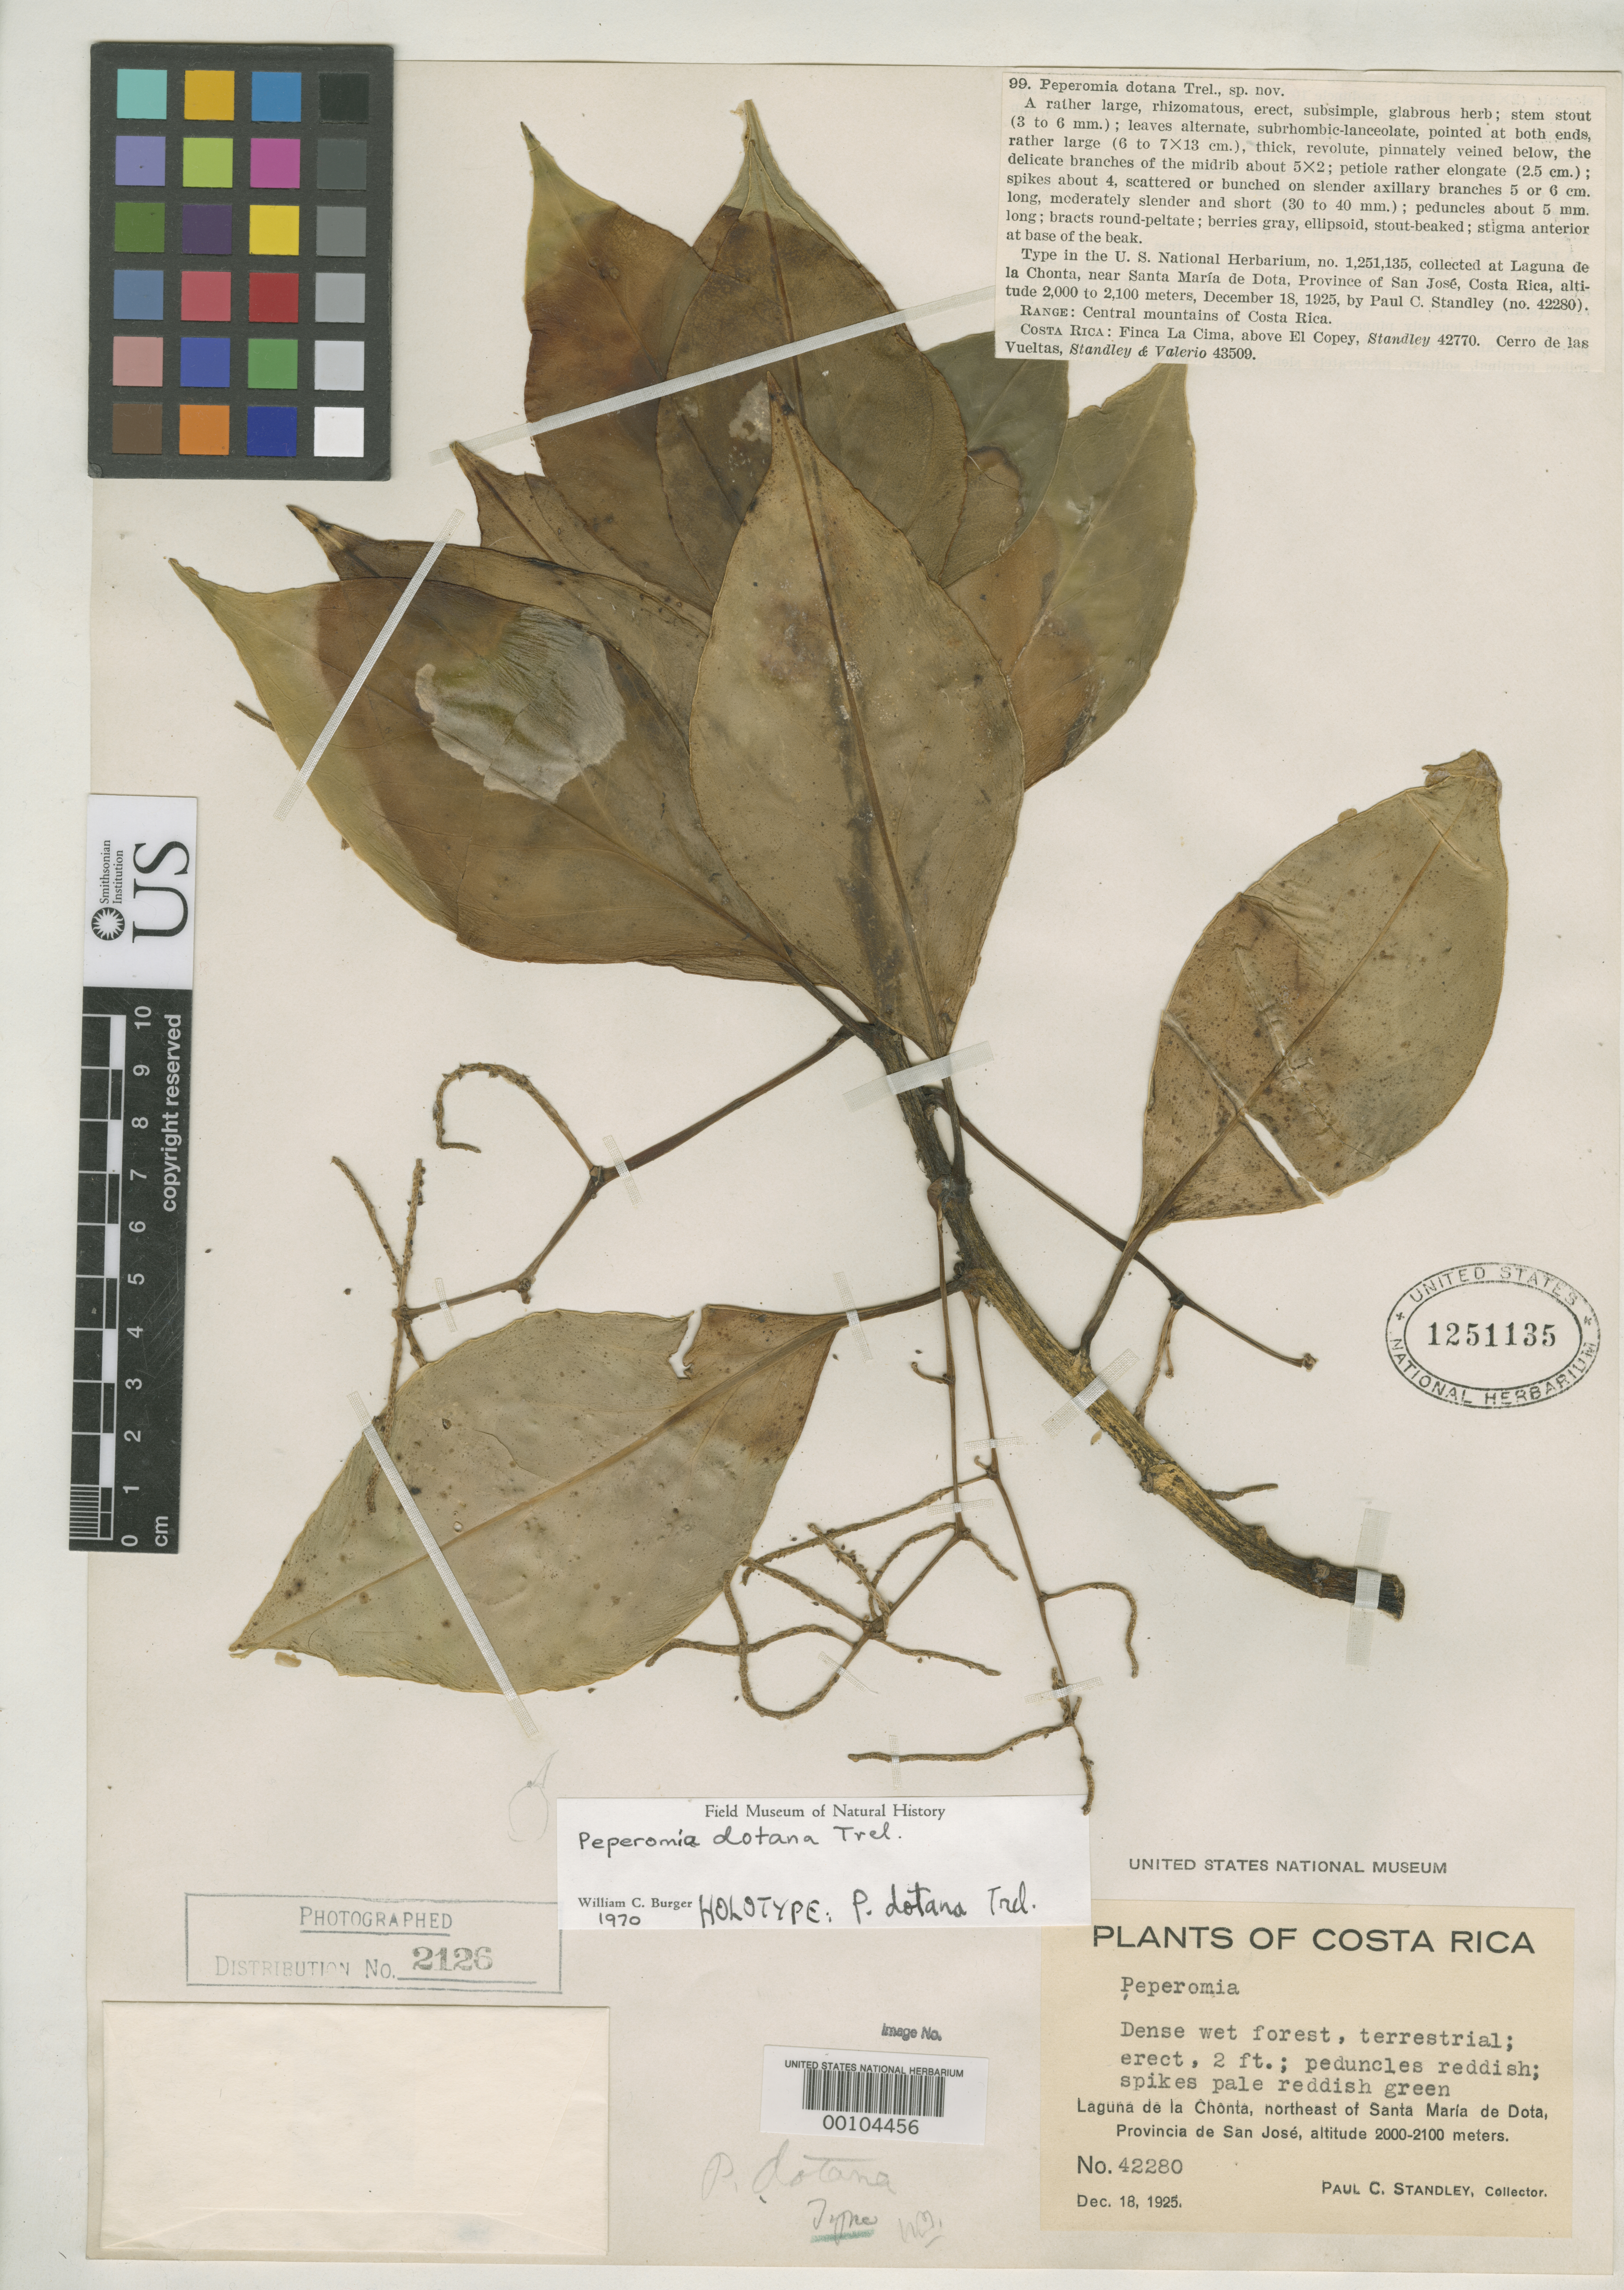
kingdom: Plantae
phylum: Tracheophyta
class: Magnoliopsida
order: Piperales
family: Piperaceae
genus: Peperomia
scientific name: Peperomia dotana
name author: Trel.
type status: Holotype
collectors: P. C. Standley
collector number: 42280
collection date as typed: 18 Dec 1925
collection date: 1925-12-18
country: Costa Rica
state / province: San José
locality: Laguna de La Chonta, NE of Santa Maria de Dota.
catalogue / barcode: US 1251135